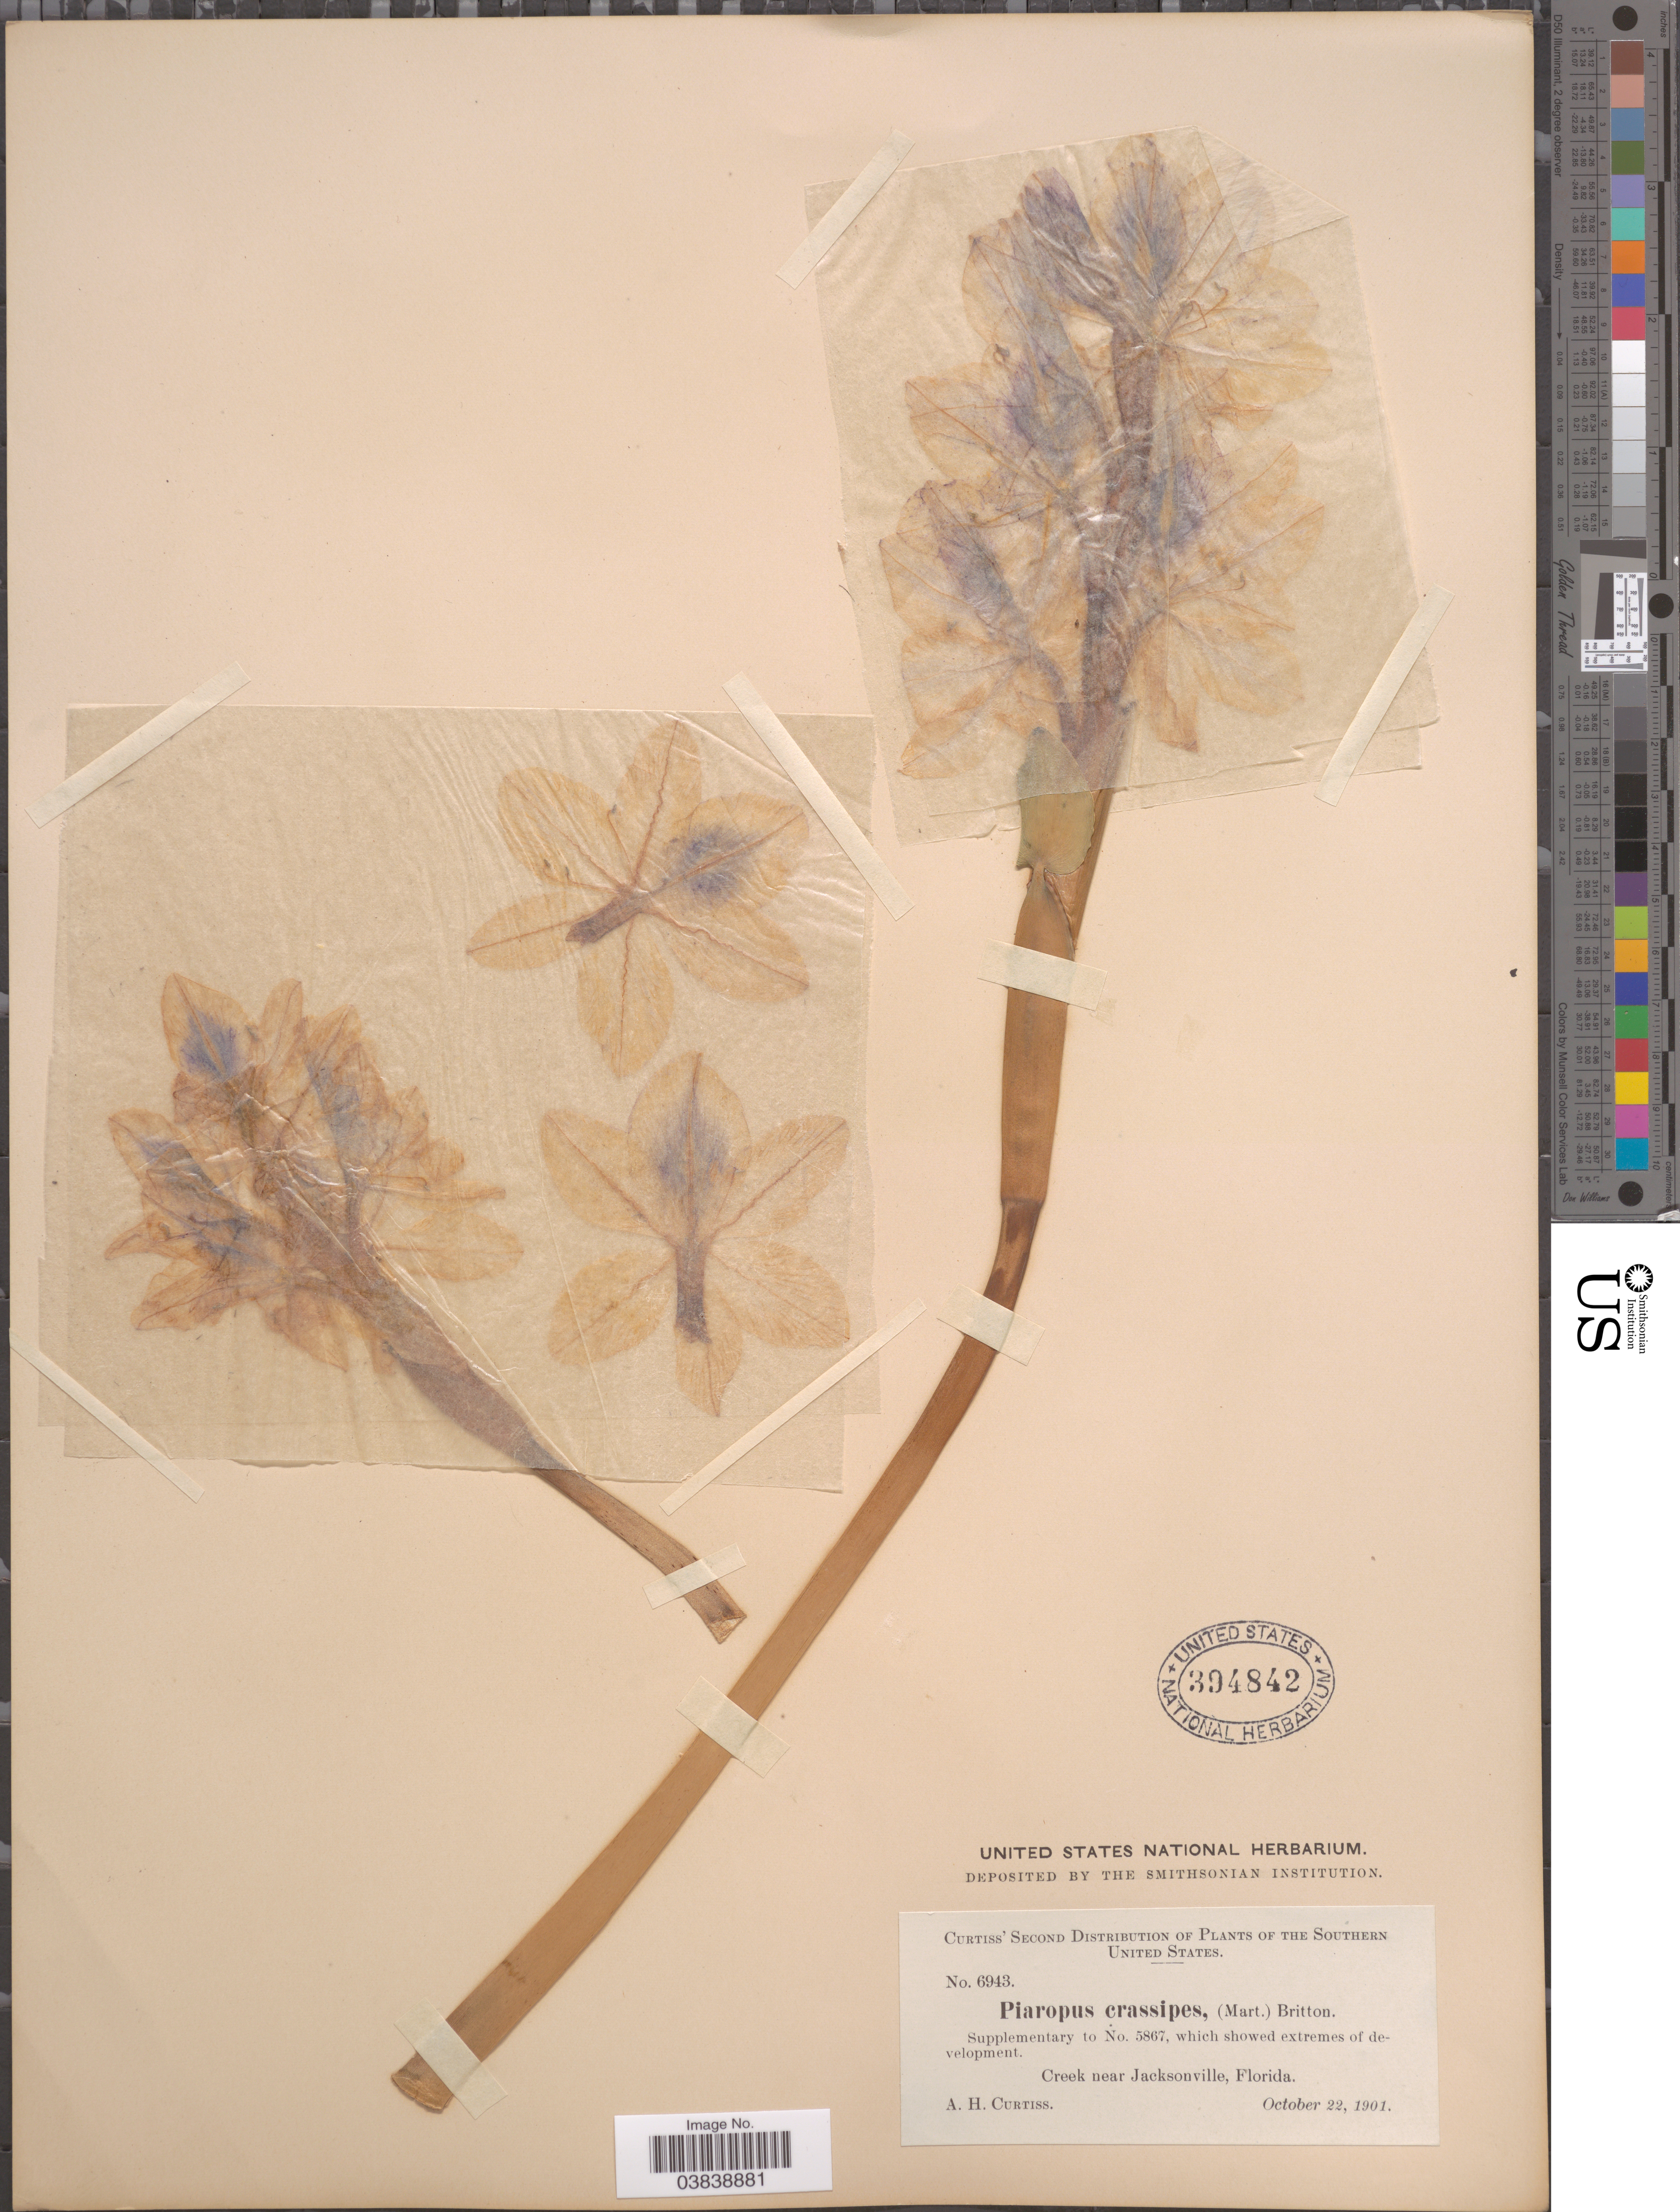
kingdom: Plantae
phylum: Tracheophyta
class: Liliopsida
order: Commelinales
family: Pontederiaceae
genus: Eichhornia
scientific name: Eichhornia crassipes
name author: (Mart.) Solms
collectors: A. H. Curtiss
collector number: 6943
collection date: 1901-10-22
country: United States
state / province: Florida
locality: The Southern United States. Creek near Jacksonville.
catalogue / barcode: US 394842